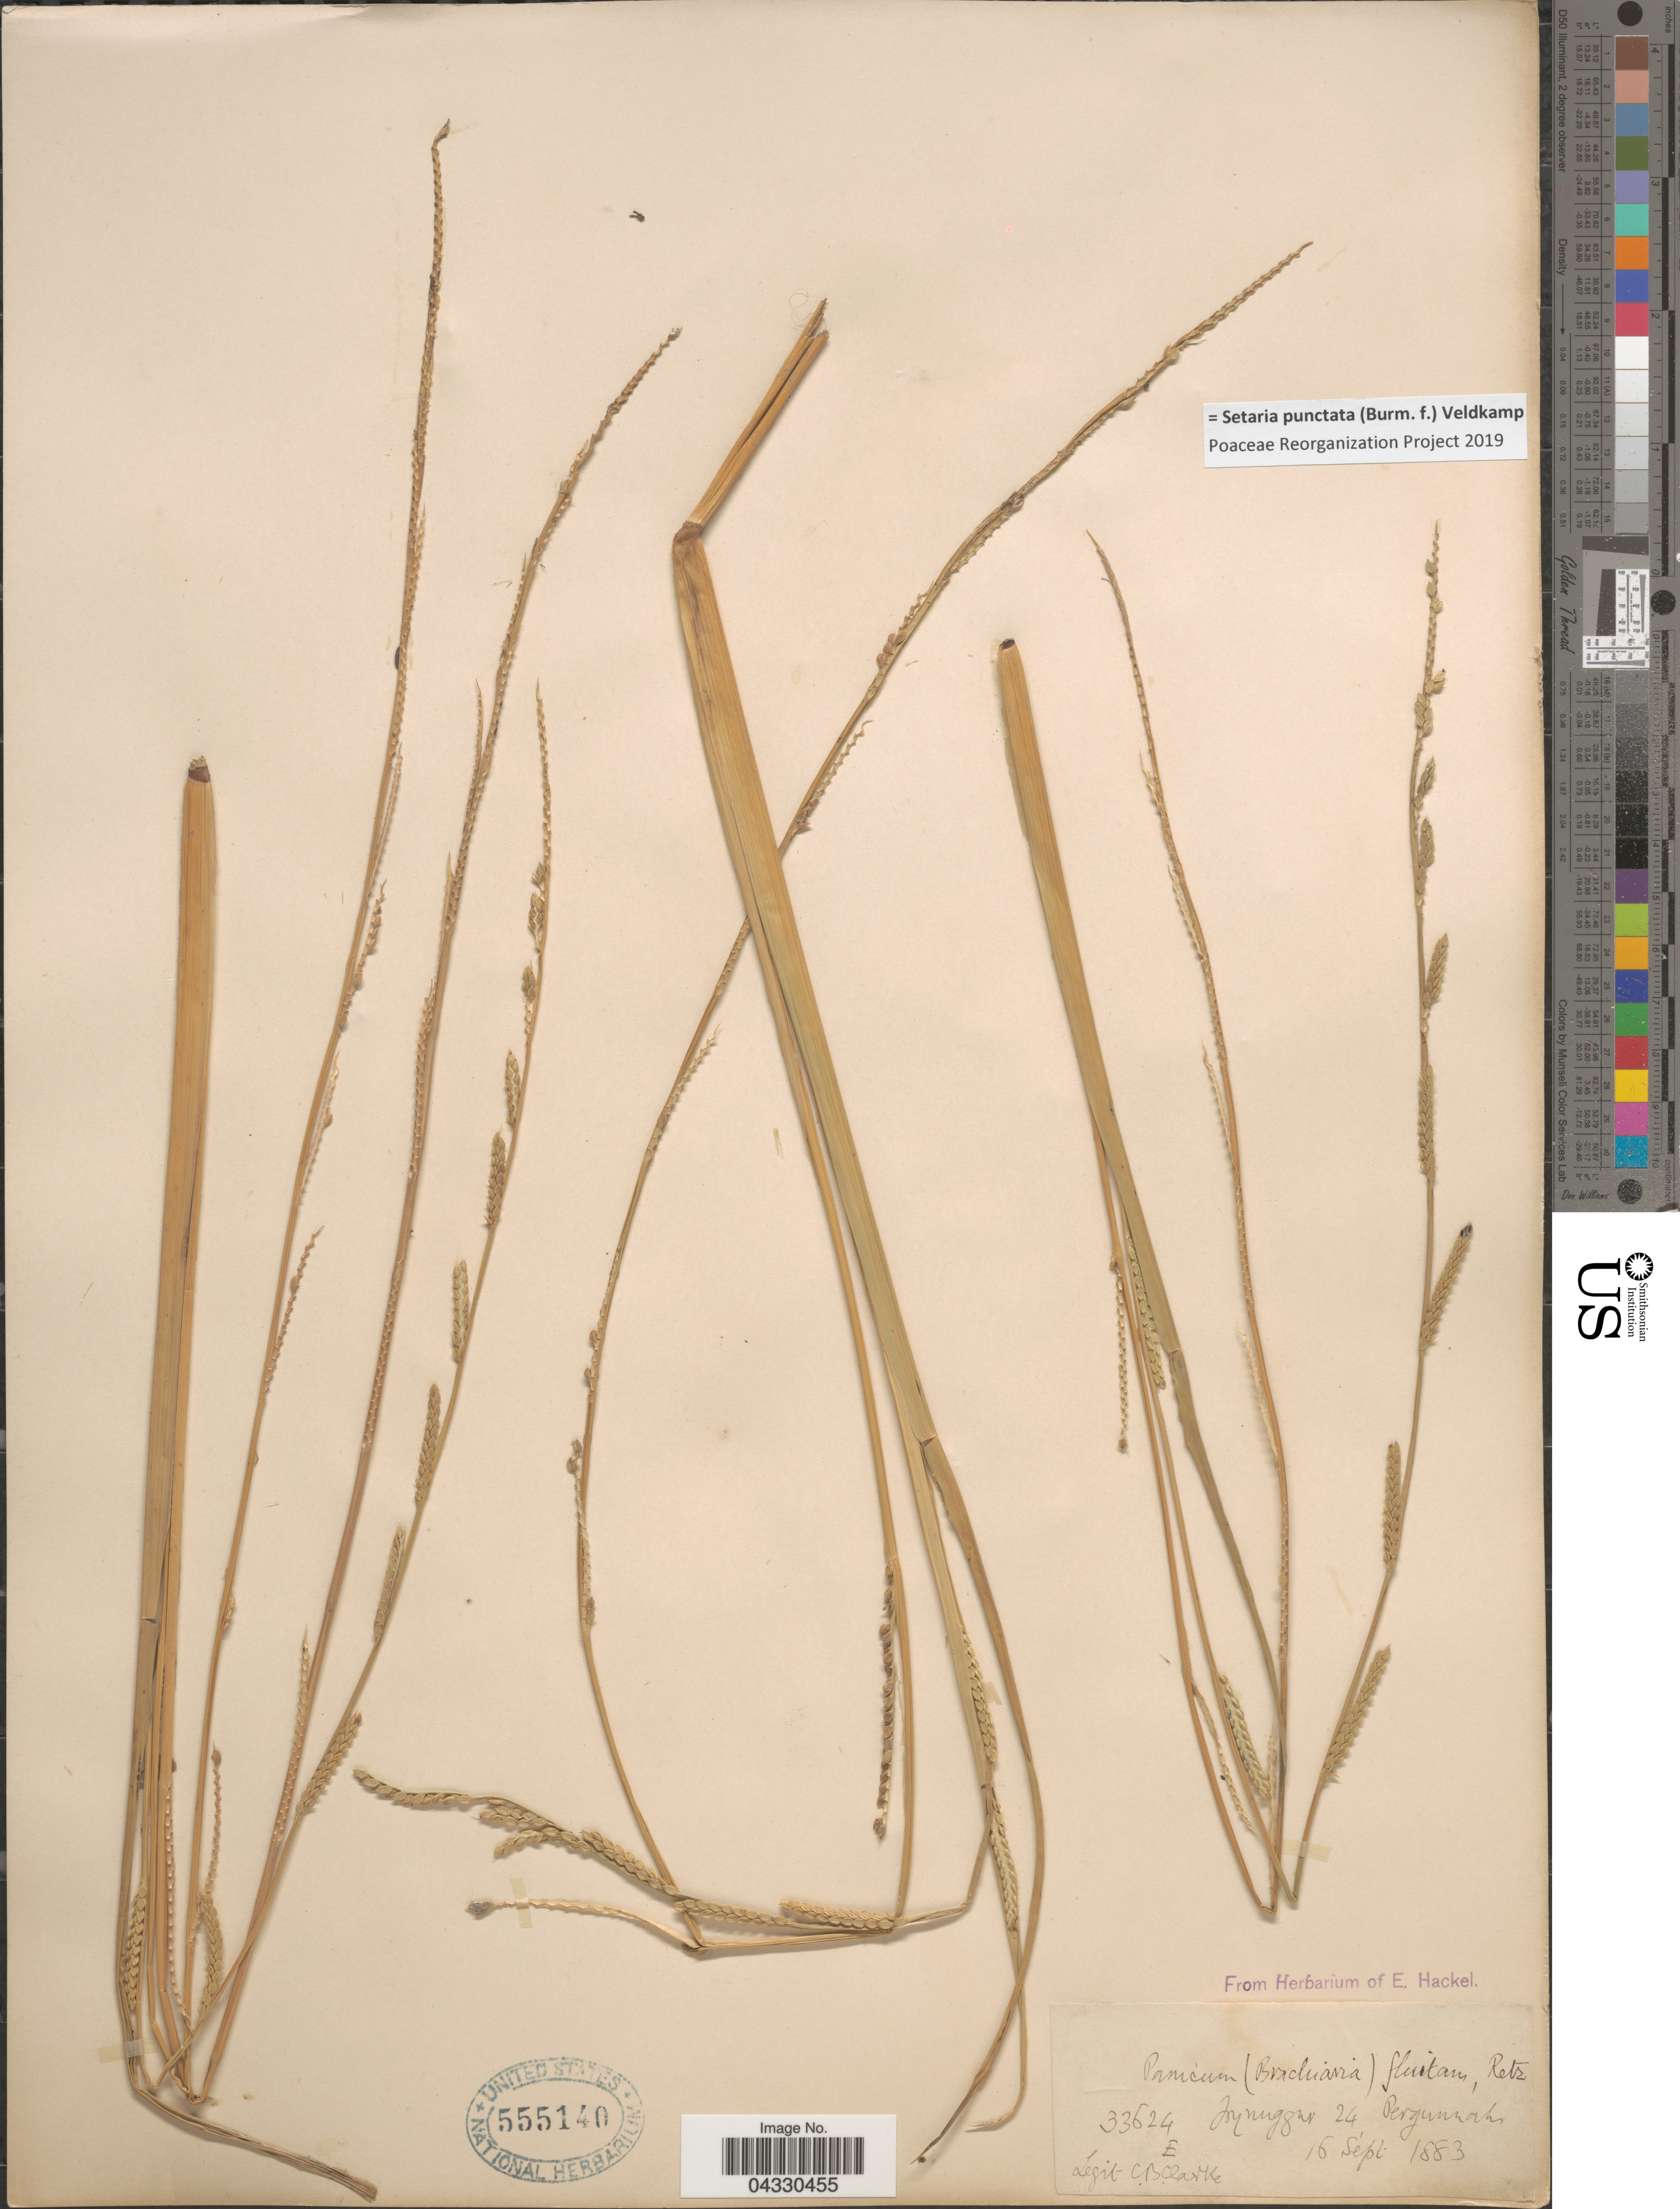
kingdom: Plantae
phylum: Tracheophyta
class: Liliopsida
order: Poales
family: Poaceae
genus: Setaria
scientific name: Setaria punctata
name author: (Burm. f.) Veldkamp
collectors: C. B. Clarke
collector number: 33624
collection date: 1883-09-16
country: India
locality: Mynunggur 24. [interpreted] Pergunnah.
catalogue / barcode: US 555140